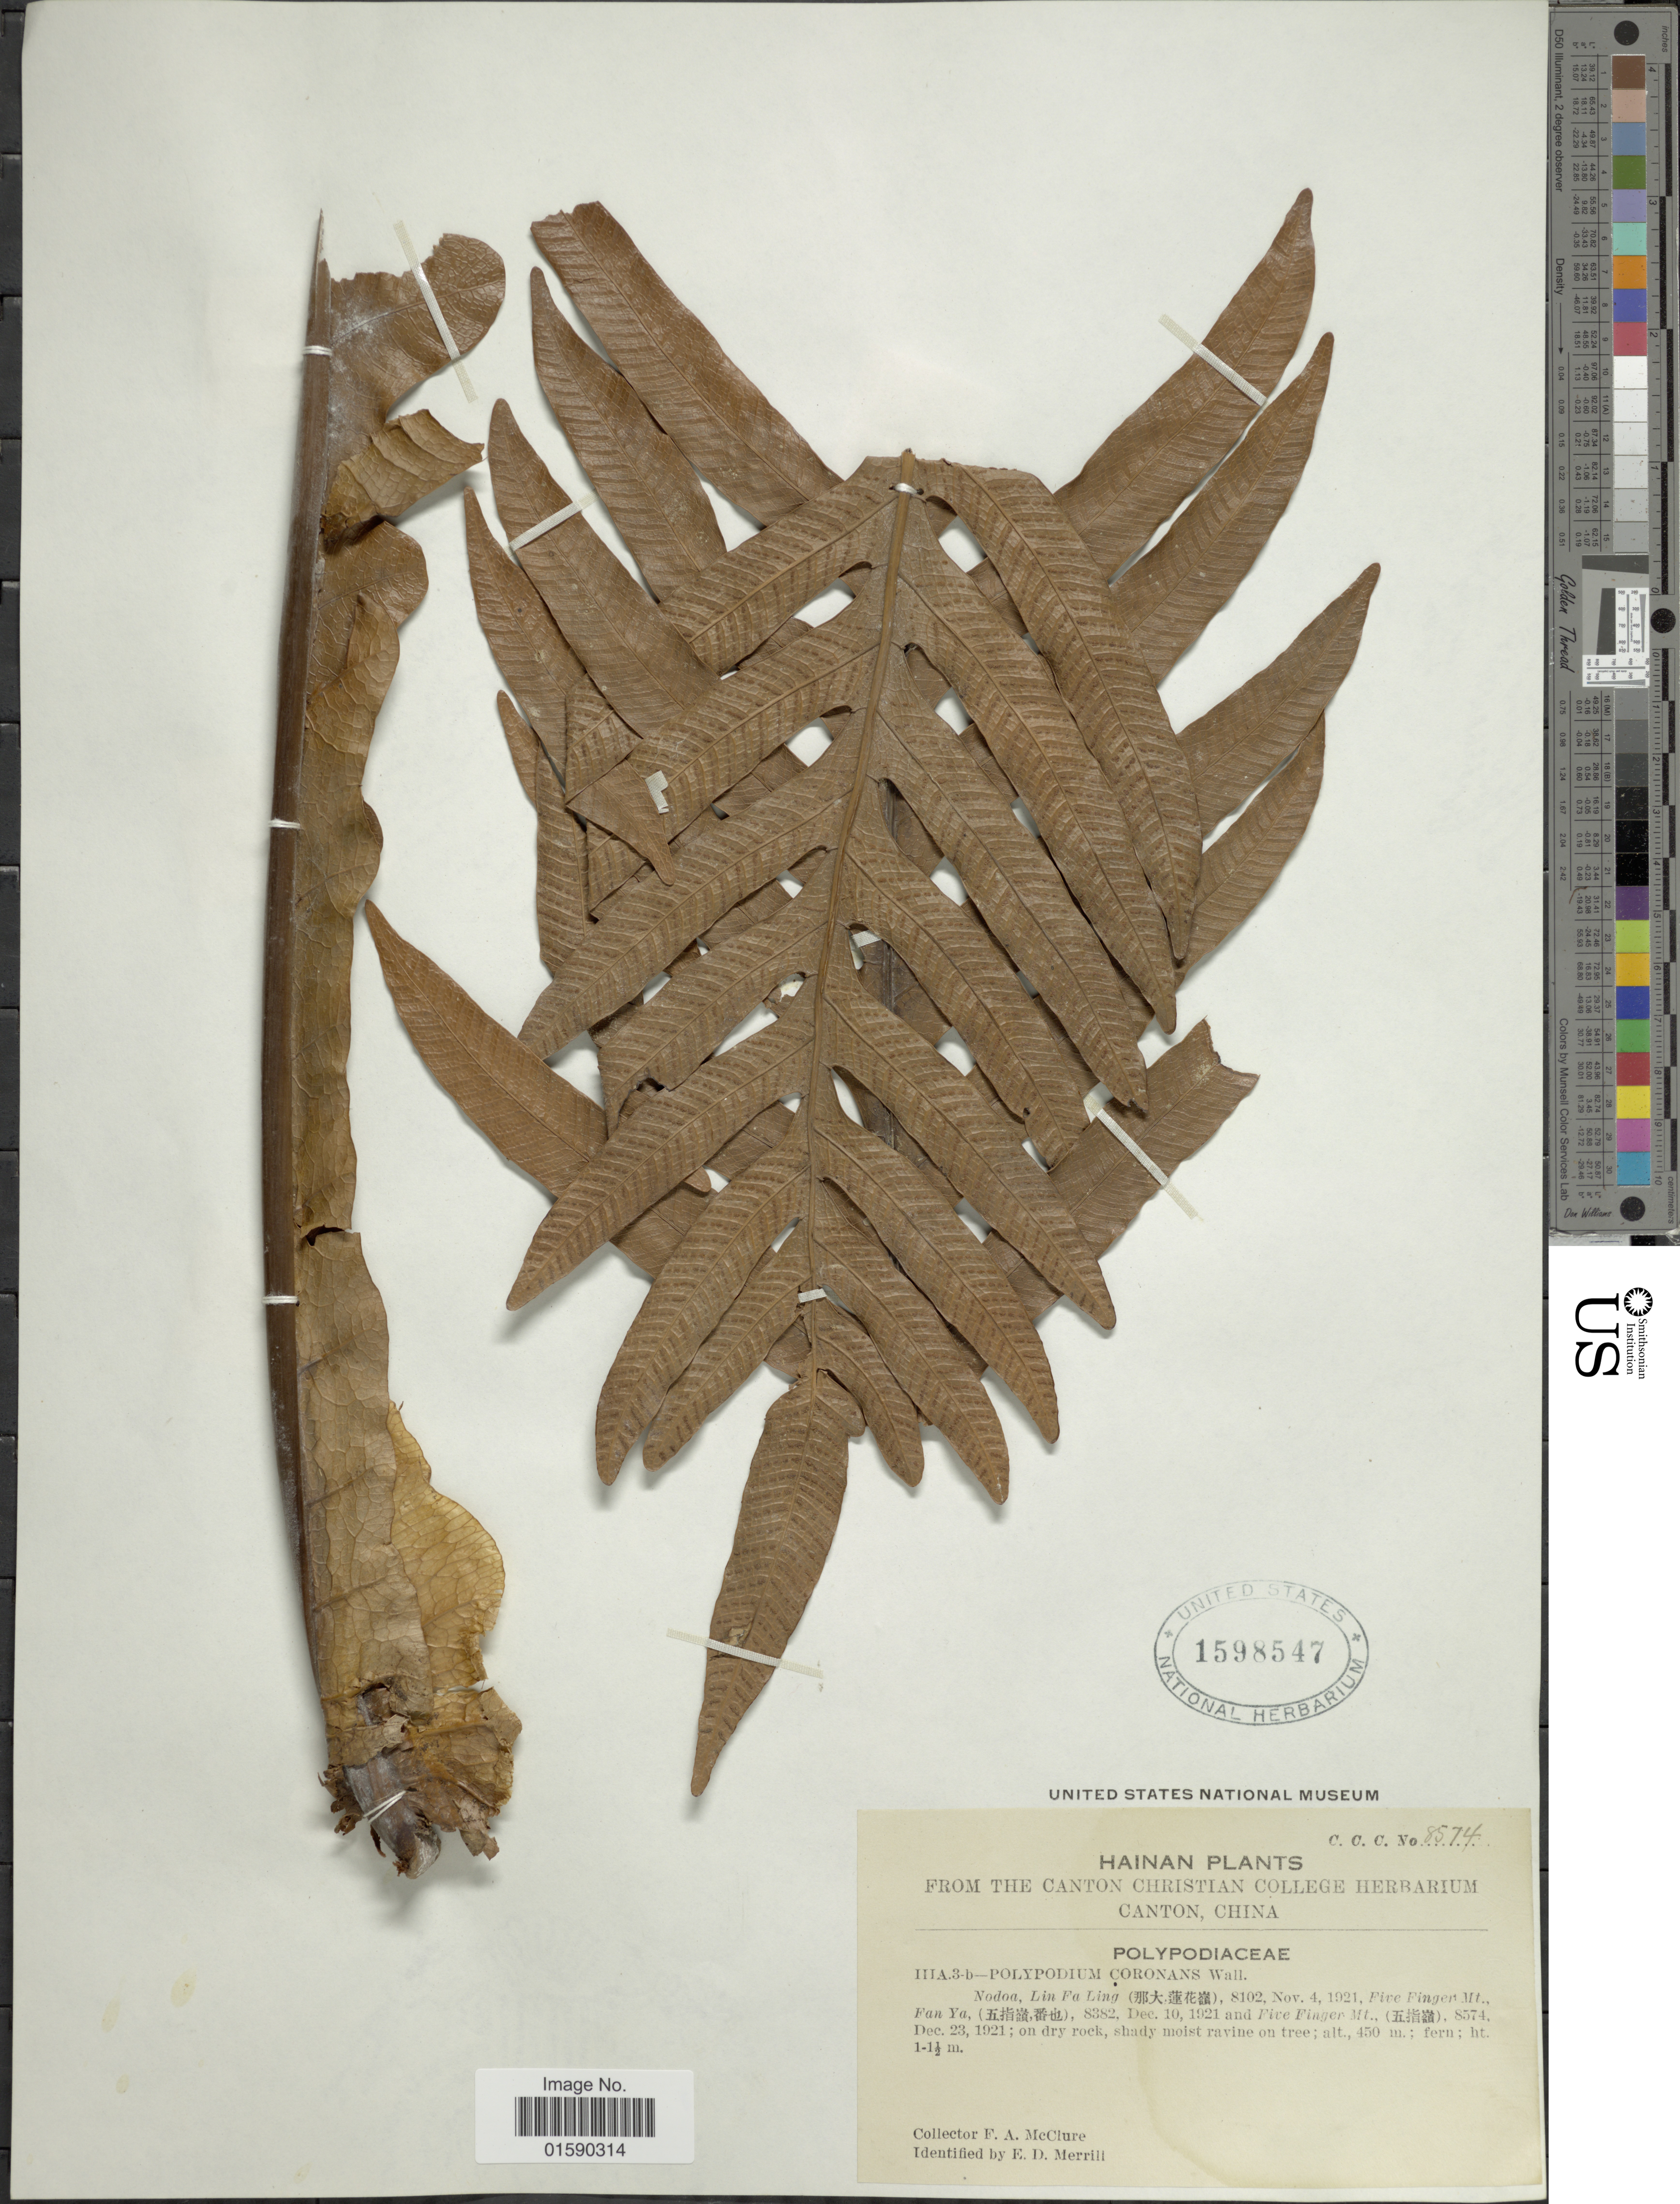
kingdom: Plantae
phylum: Tracheophyta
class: Polypodiopsida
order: Polypodiales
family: Polypodiaceae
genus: Aglaomorpha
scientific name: Aglaomorpha coronans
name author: (Wall. ex Mett.) Copel.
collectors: F. A. McClure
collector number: CCC8574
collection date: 1921-12-23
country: China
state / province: Hainan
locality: Hainan, Five Finger Mt.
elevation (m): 450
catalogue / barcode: US 1598547